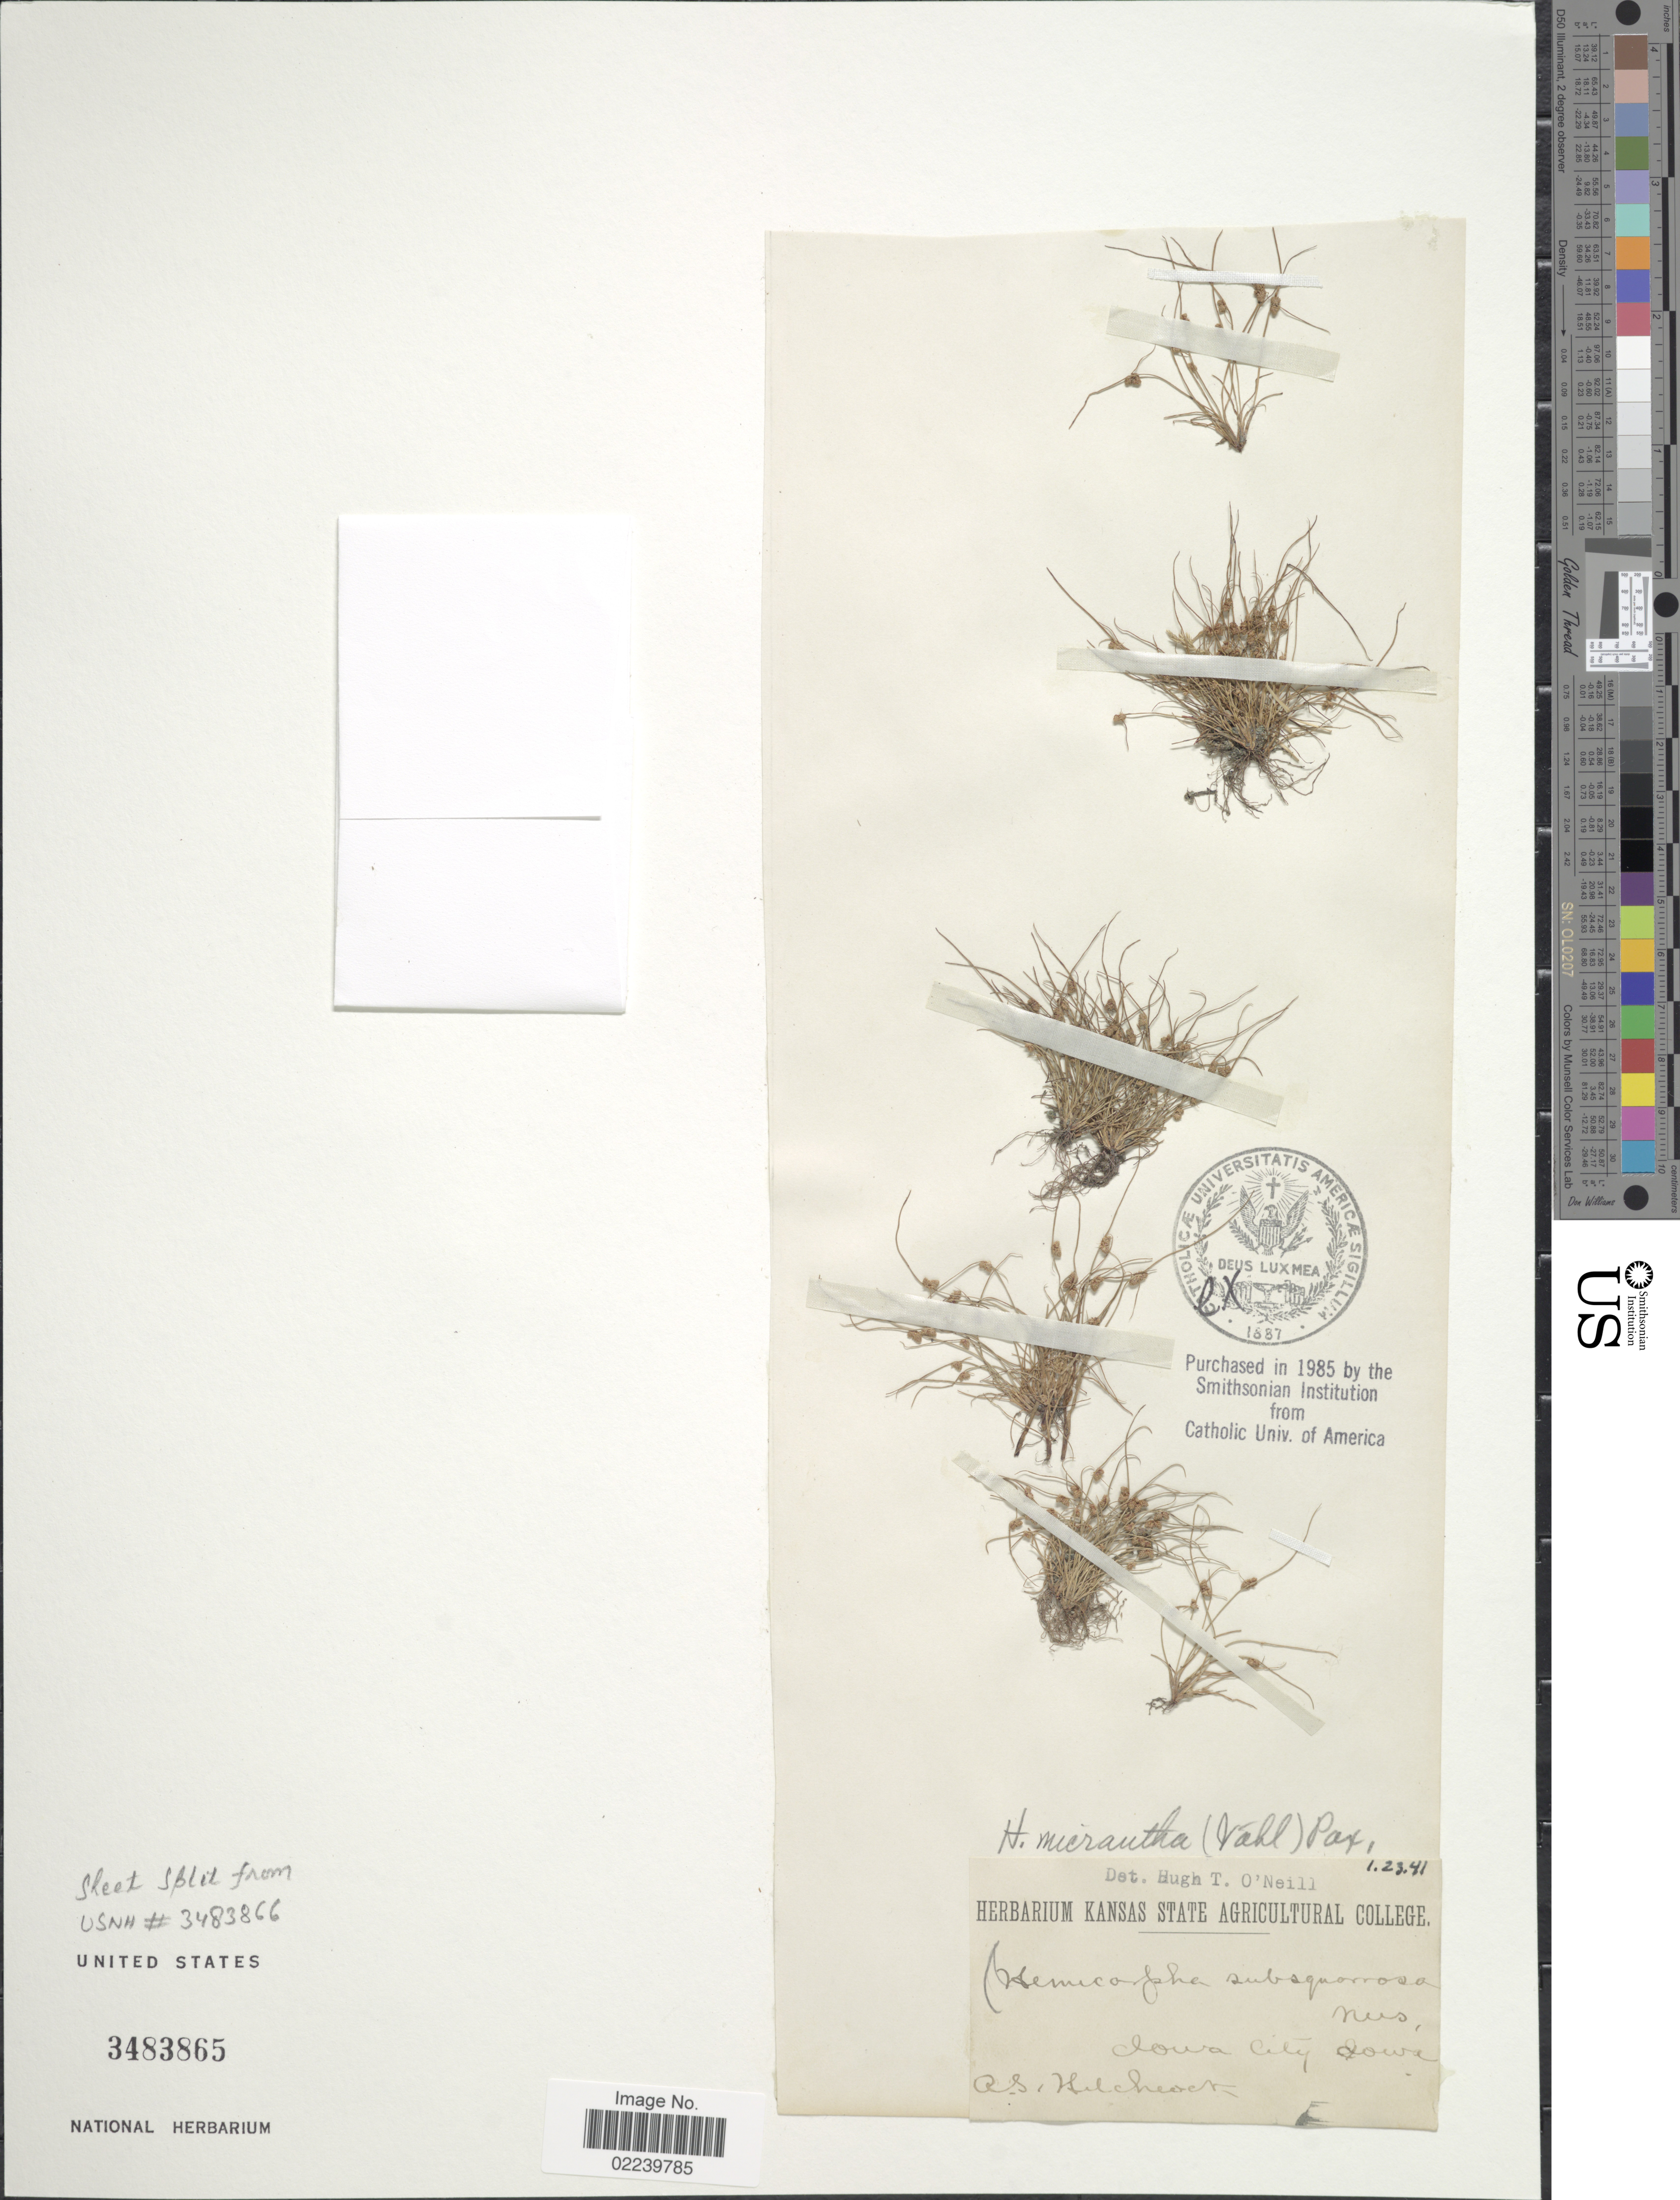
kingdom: Plantae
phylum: Tracheophyta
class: Liliopsida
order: Poales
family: Cyperaceae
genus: Cyperus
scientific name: Cyperus subsquarrosus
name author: (Muhl.) Bauters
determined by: Strong, M. T., (US), Smithsonian Institution - National Museum of Natural History (UNITED STATES)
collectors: A. S. Hitchcock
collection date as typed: Transcribed d/m/y: 23/1/41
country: United States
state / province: Iowa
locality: Iowa City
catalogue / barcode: US 3483865